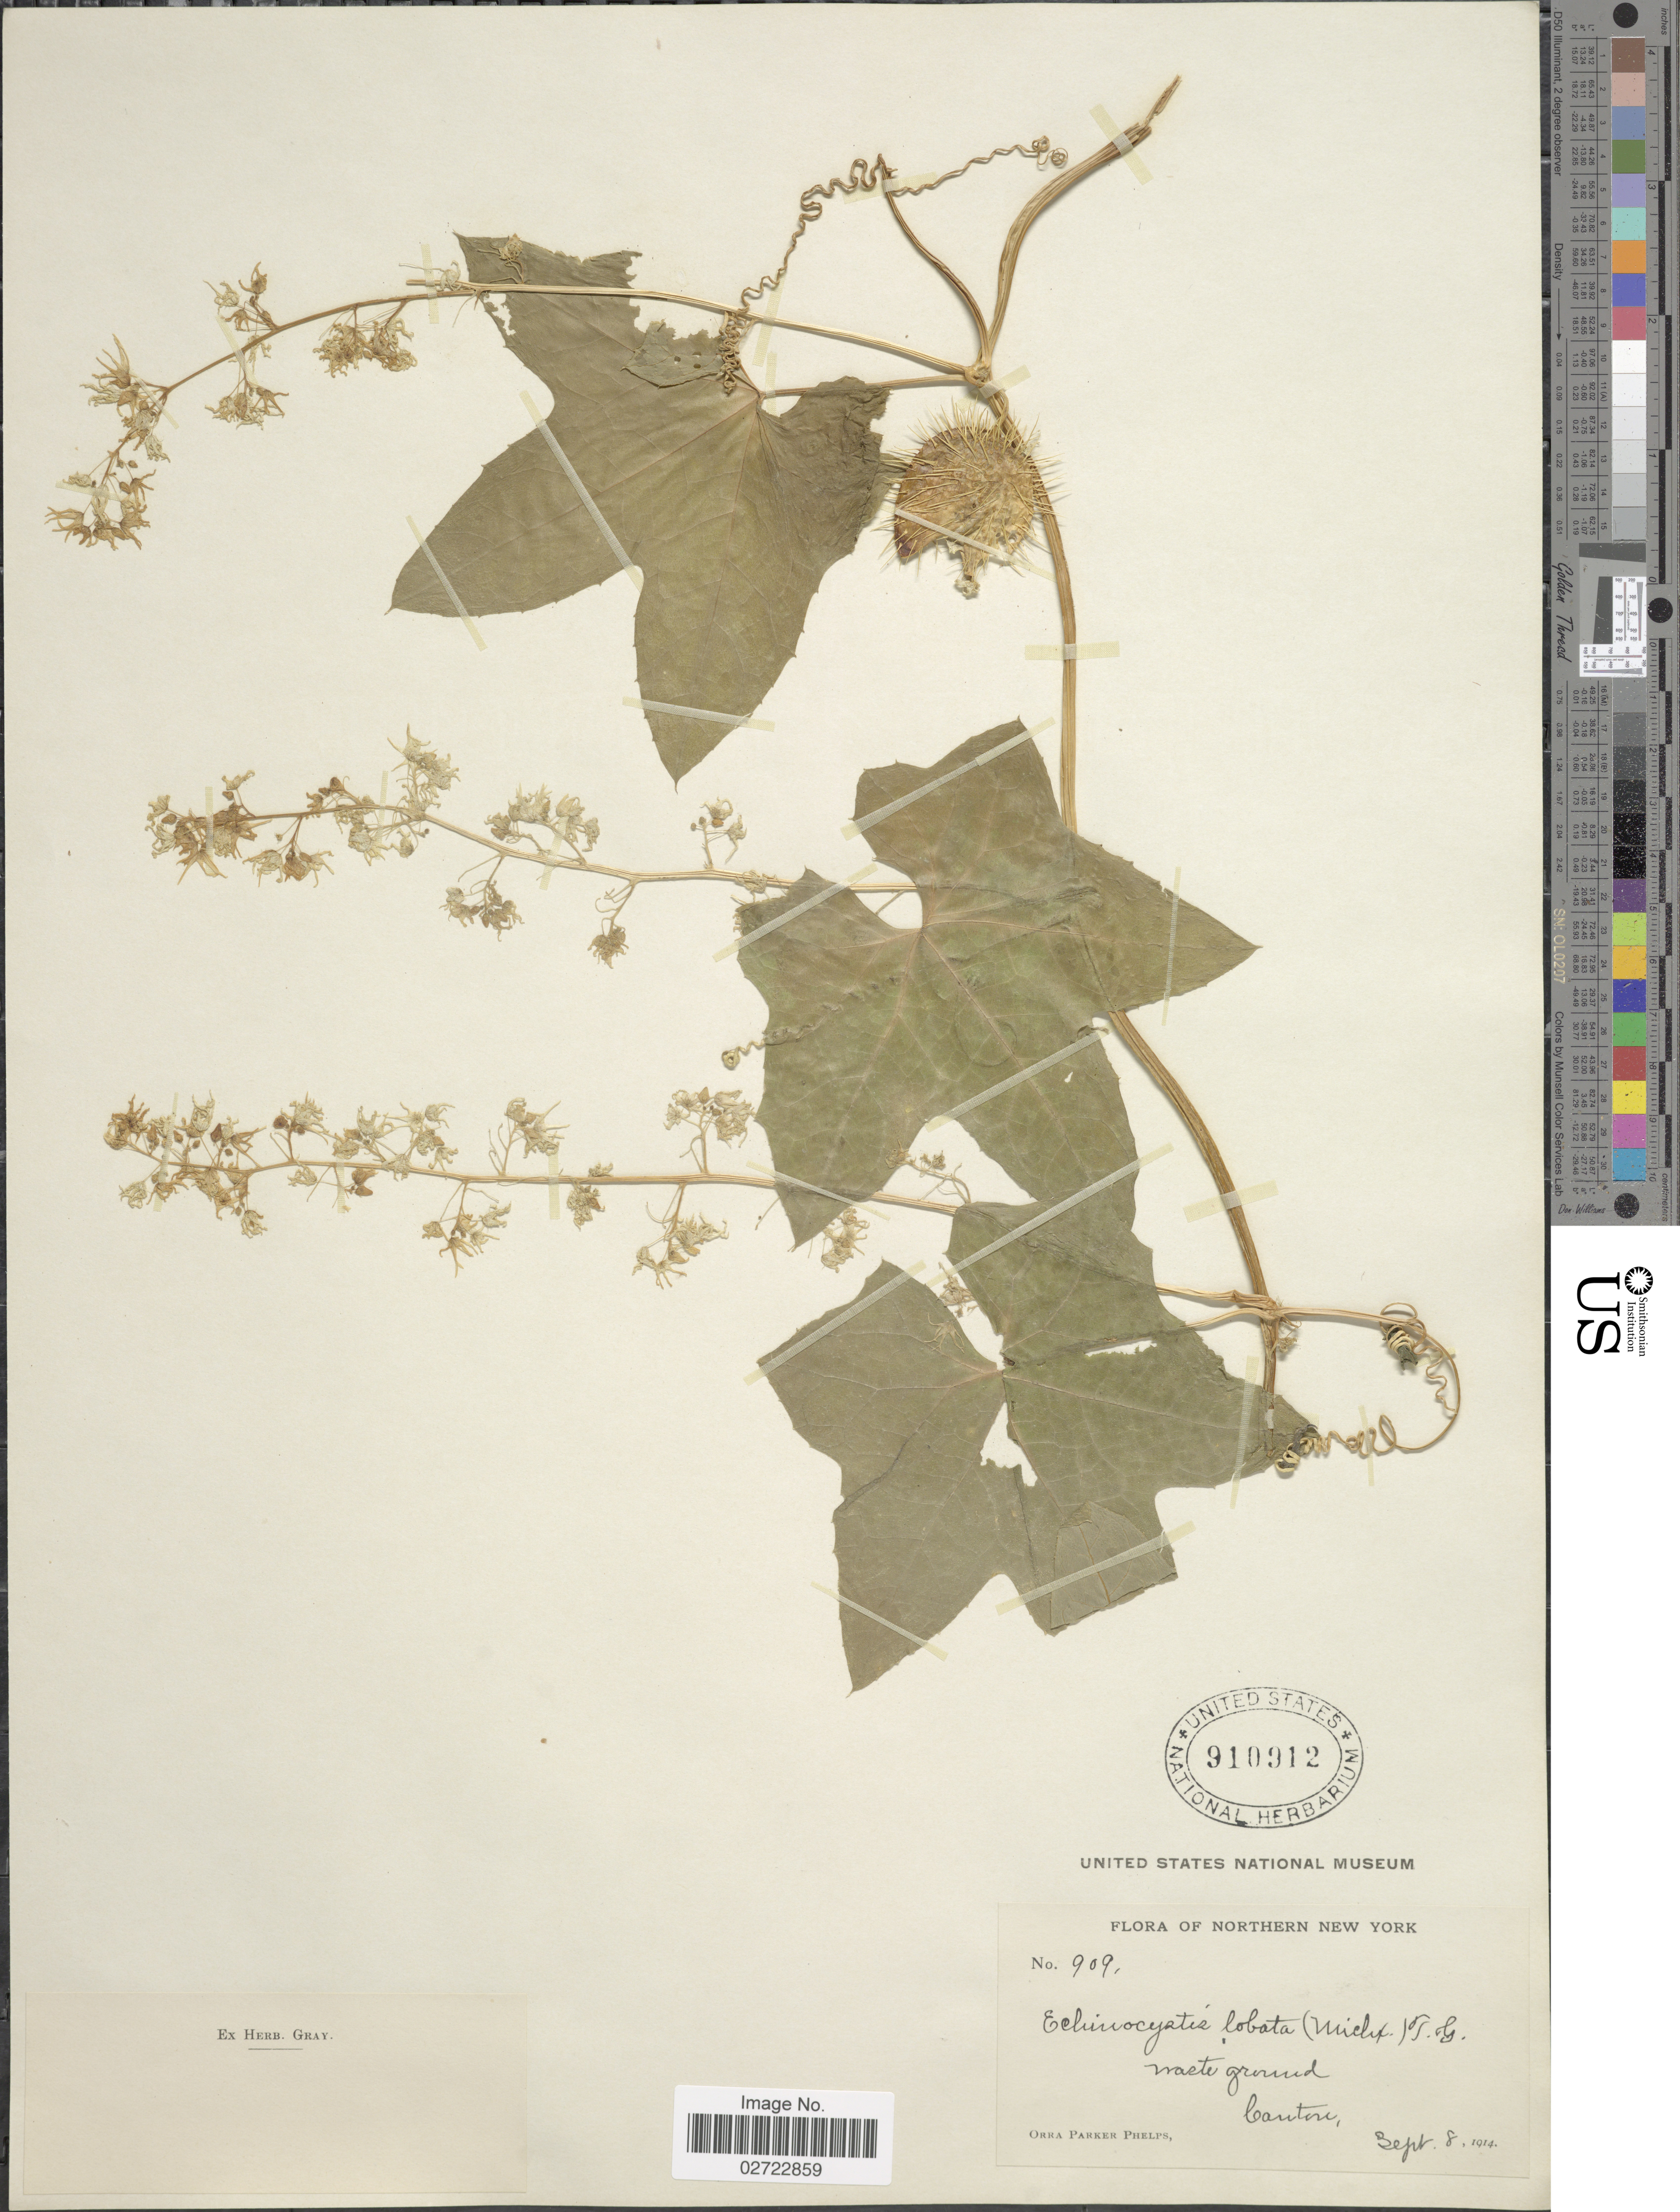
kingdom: Plantae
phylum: Tracheophyta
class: Magnoliopsida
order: Cucurbitales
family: Cucurbitaceae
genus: Echinocystis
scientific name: Echinocystis lobata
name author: (Michx.) Torr. & A. Gray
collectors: O. P. Phelps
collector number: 909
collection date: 1914-09-08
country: United States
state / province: New York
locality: Northern New York. Canton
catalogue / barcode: US 910912